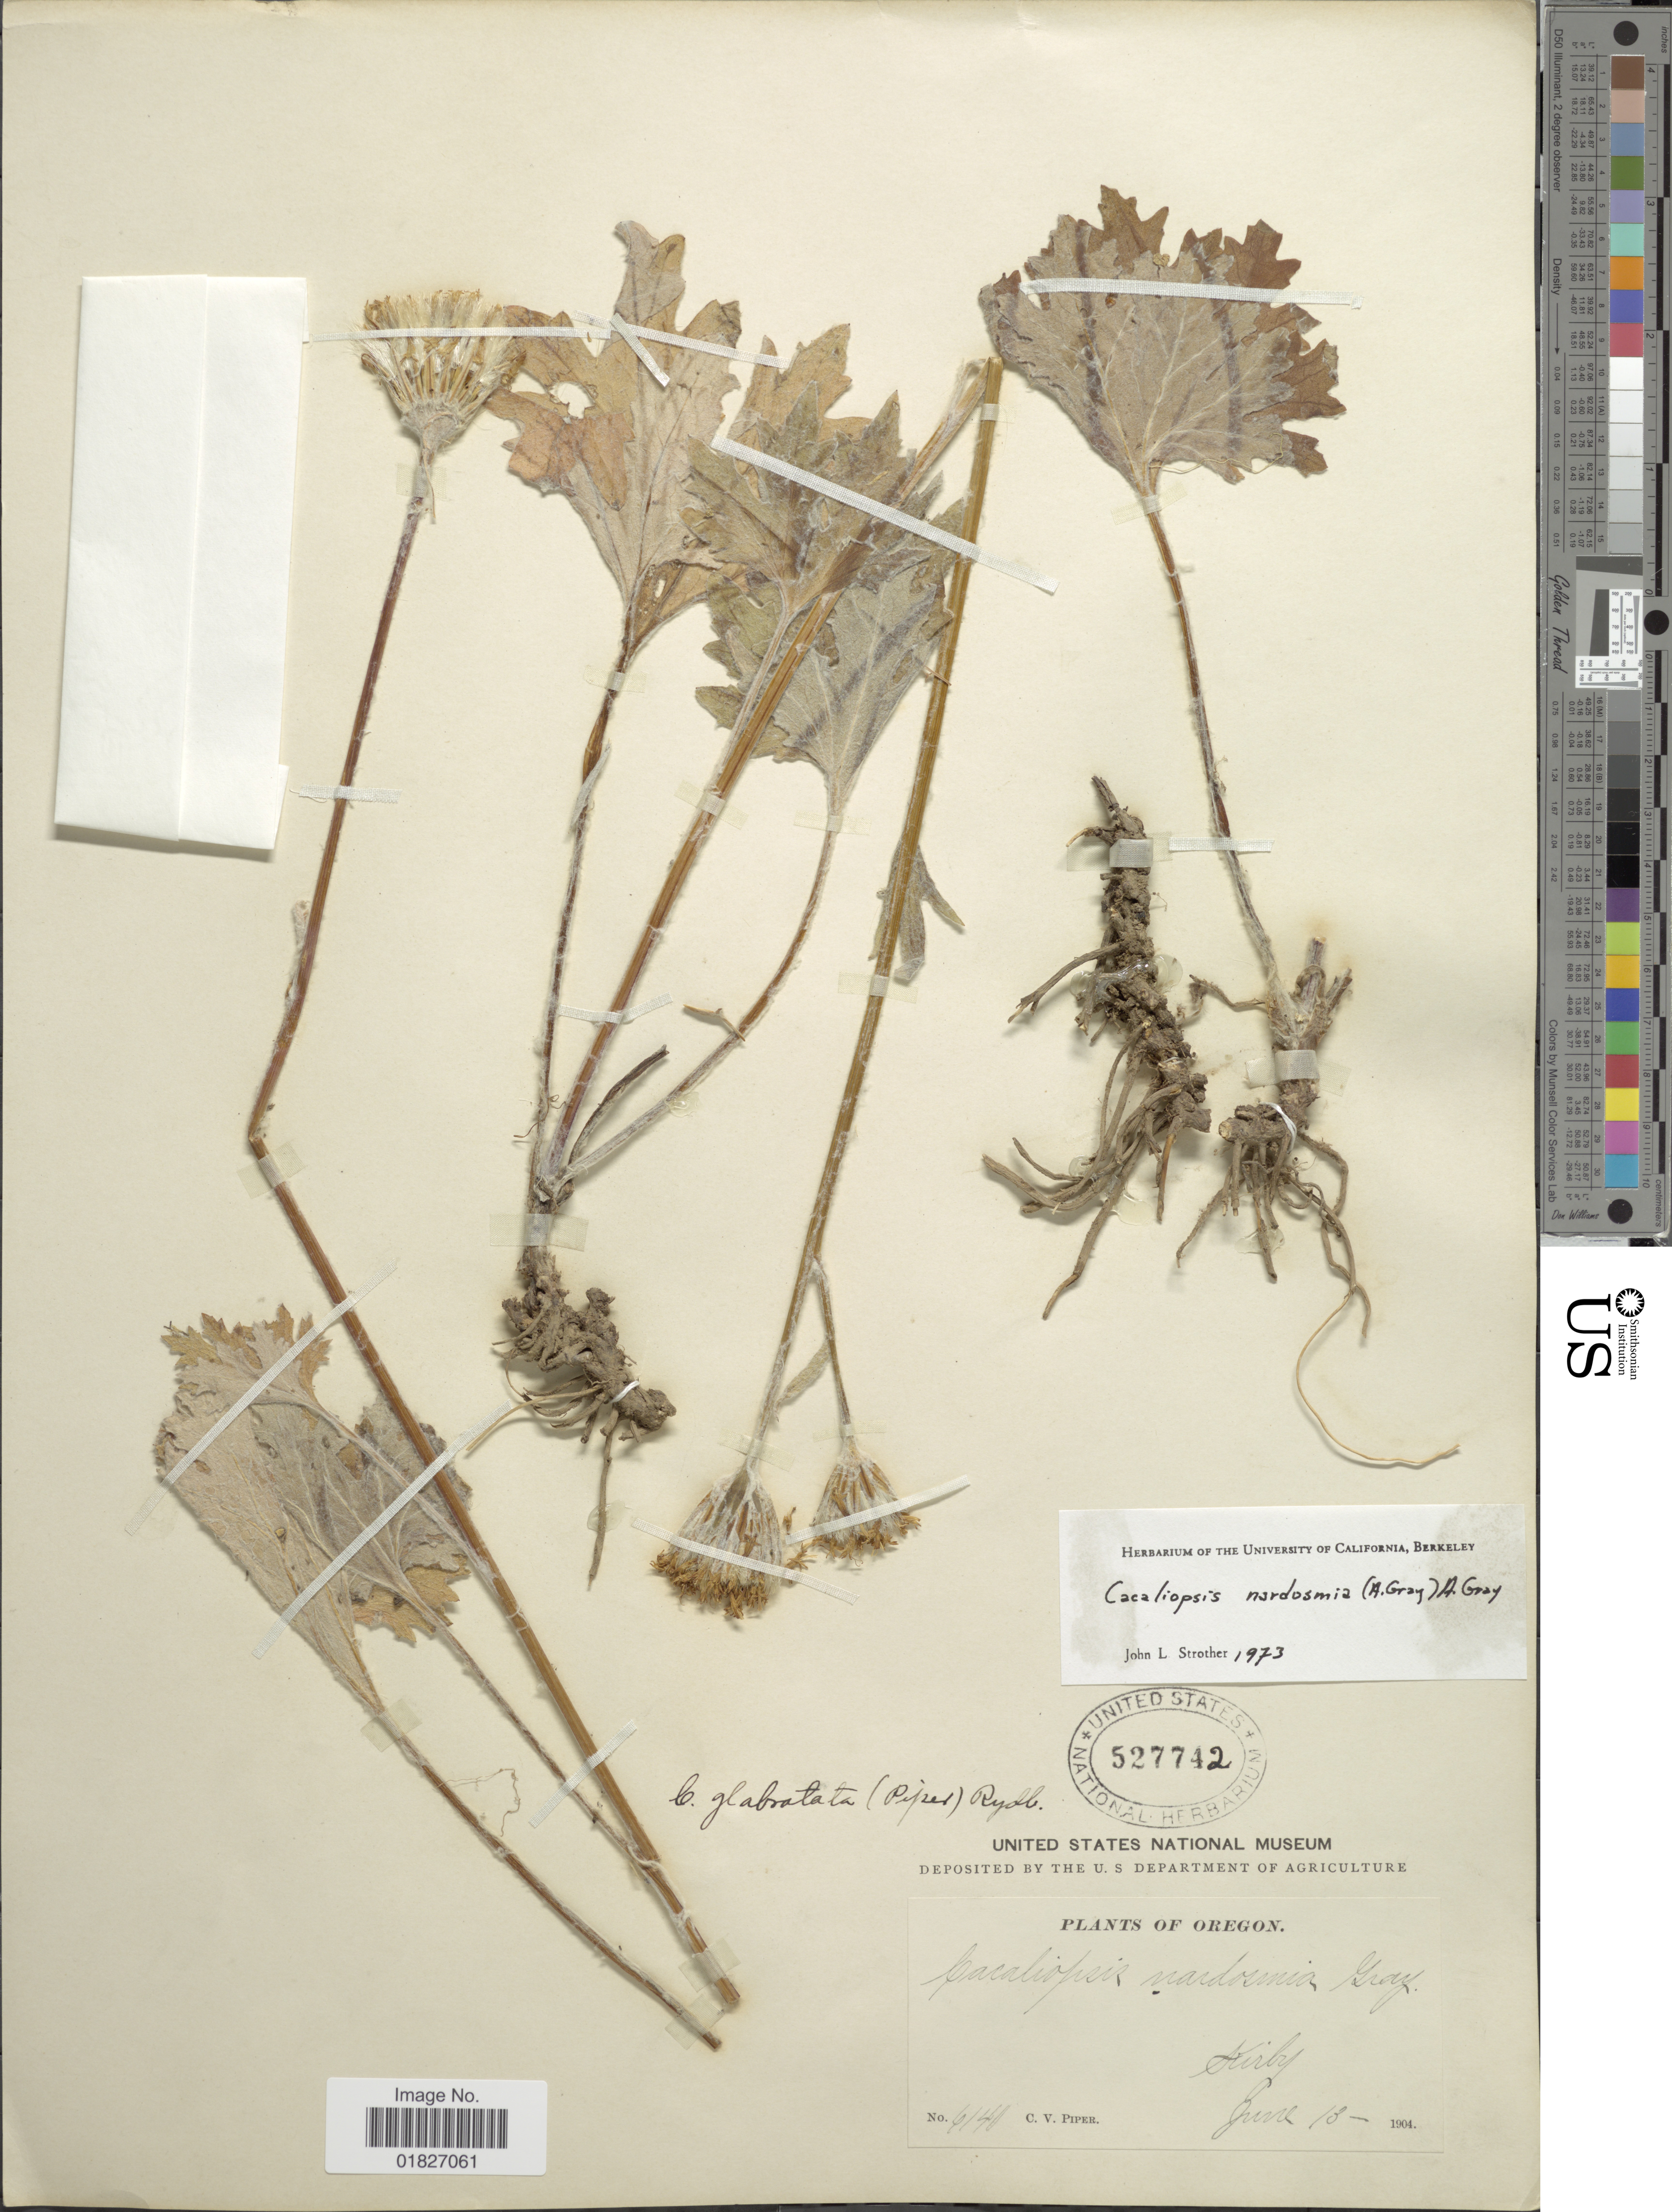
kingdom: Plantae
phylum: Tracheophyta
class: Magnoliopsida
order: Asterales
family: Asteraceae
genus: Cacaliopsis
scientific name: Cacaliopsis nardosmia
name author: A. Gray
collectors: C. V. Piper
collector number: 4140*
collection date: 1904-06-13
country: United States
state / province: Oregon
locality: Kirby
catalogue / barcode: US 527742